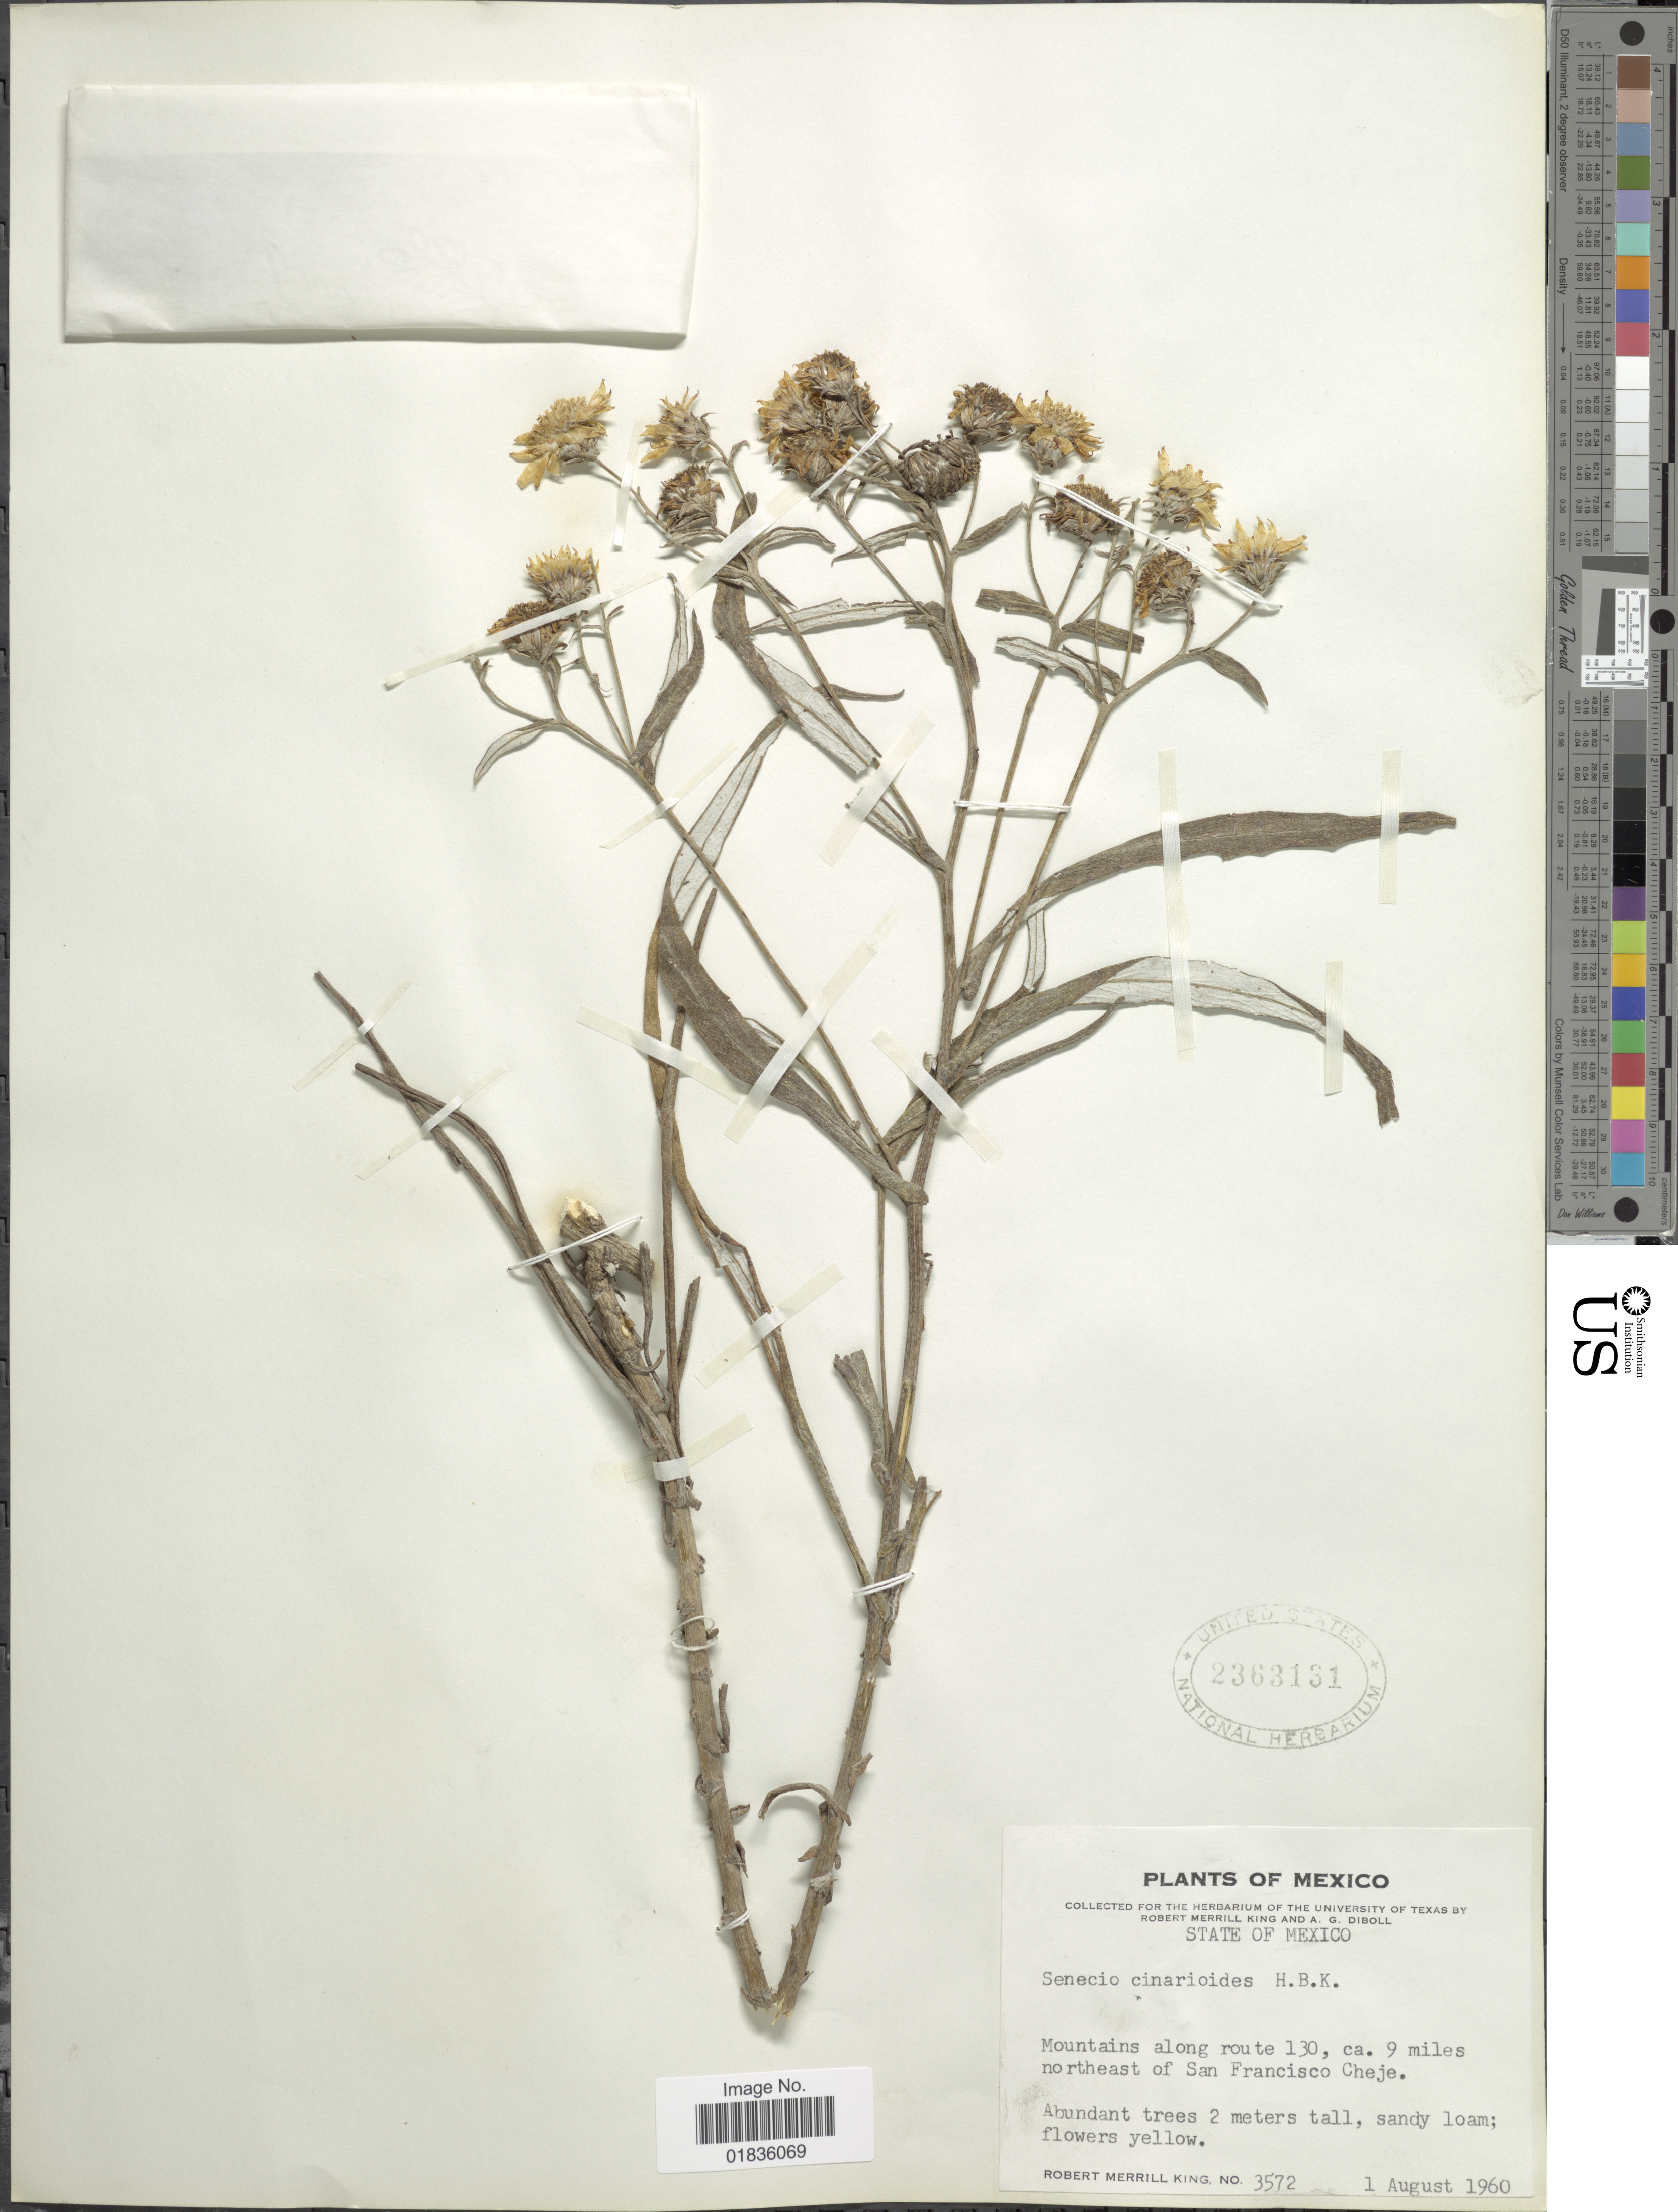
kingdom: Plantae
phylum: Tracheophyta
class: Magnoliopsida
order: Asterales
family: Asteraceae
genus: Senecio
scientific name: Senecio cinerarioides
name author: Kunth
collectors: R. M. King & A. Diboll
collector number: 3572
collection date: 1960-08-01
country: Mexico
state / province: México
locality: Mountains along route 130, ca. 9 miles northeast of San Francisco Cheje.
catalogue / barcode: US 2363131